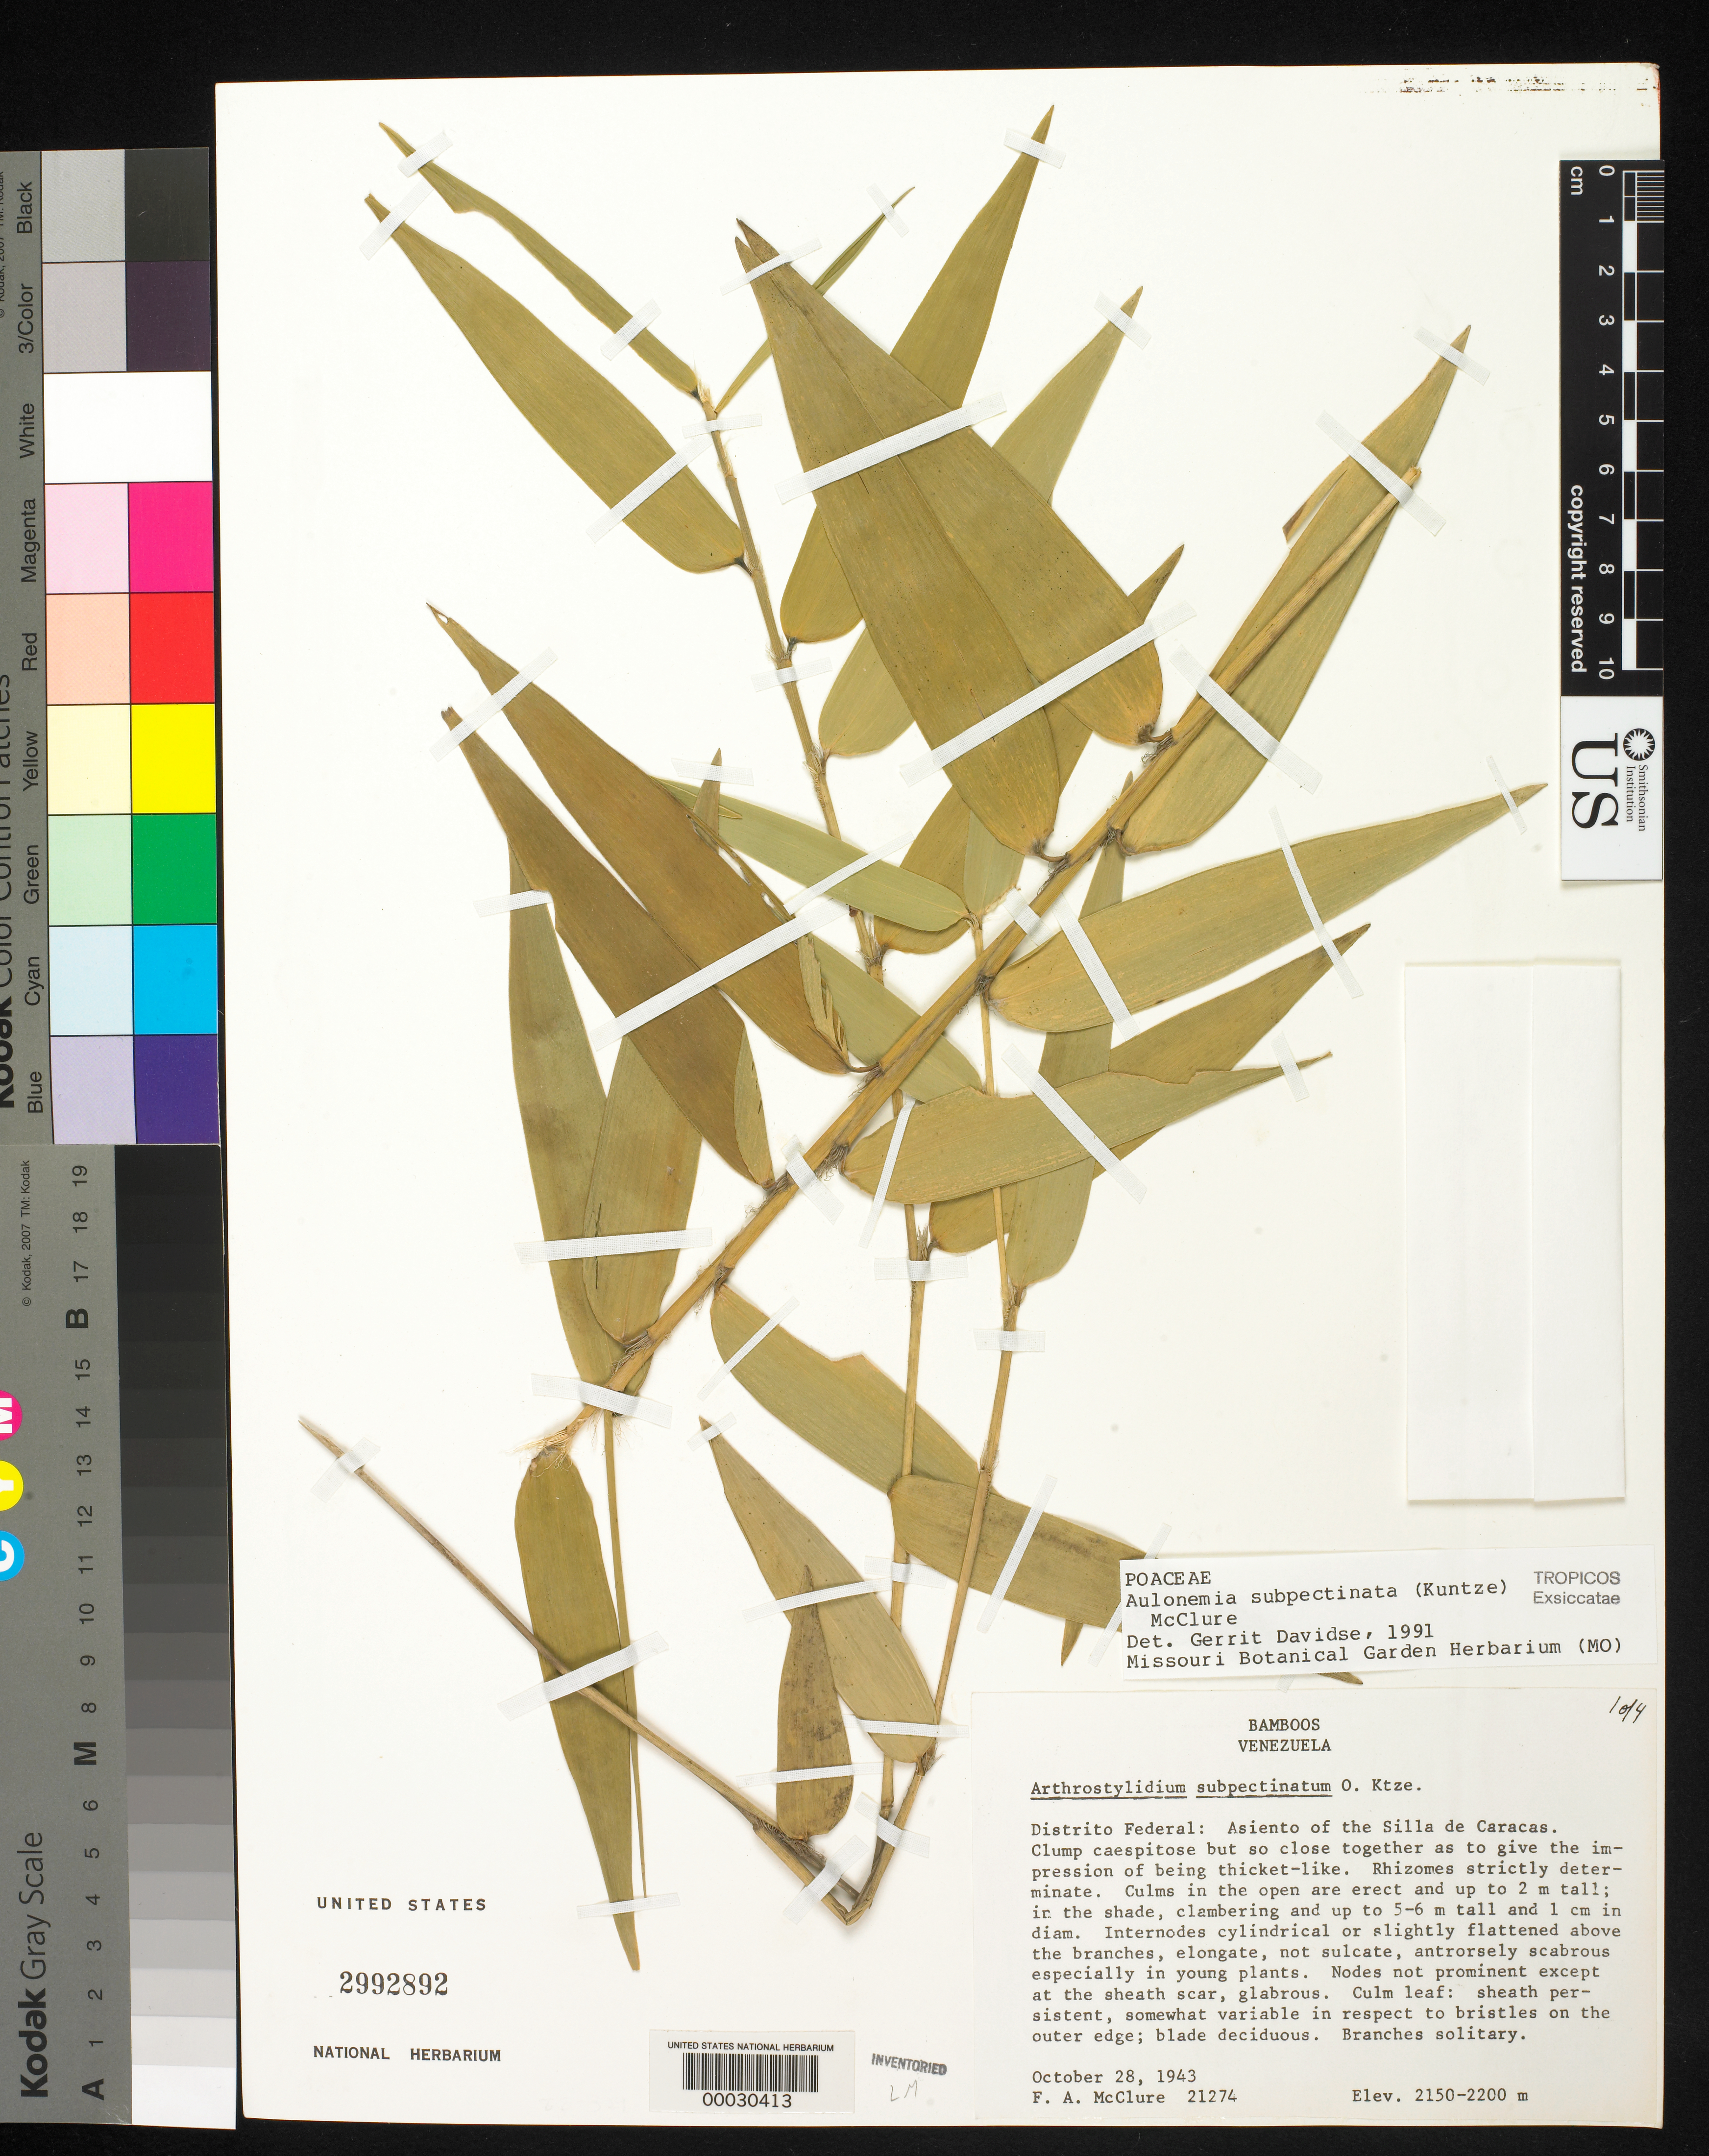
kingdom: Plantae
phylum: Tracheophyta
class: Liliopsida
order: Poales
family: Poaceae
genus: Aulonemia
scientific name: Aulonemia subpectinata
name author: (Kuntze) McClure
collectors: F. A. McClure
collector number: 21274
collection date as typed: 28 Oct 1943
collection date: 1943-10-28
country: Venezuela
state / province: Distrito Federal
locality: Asiento of the silla de caracas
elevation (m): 2150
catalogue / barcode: US 2992892